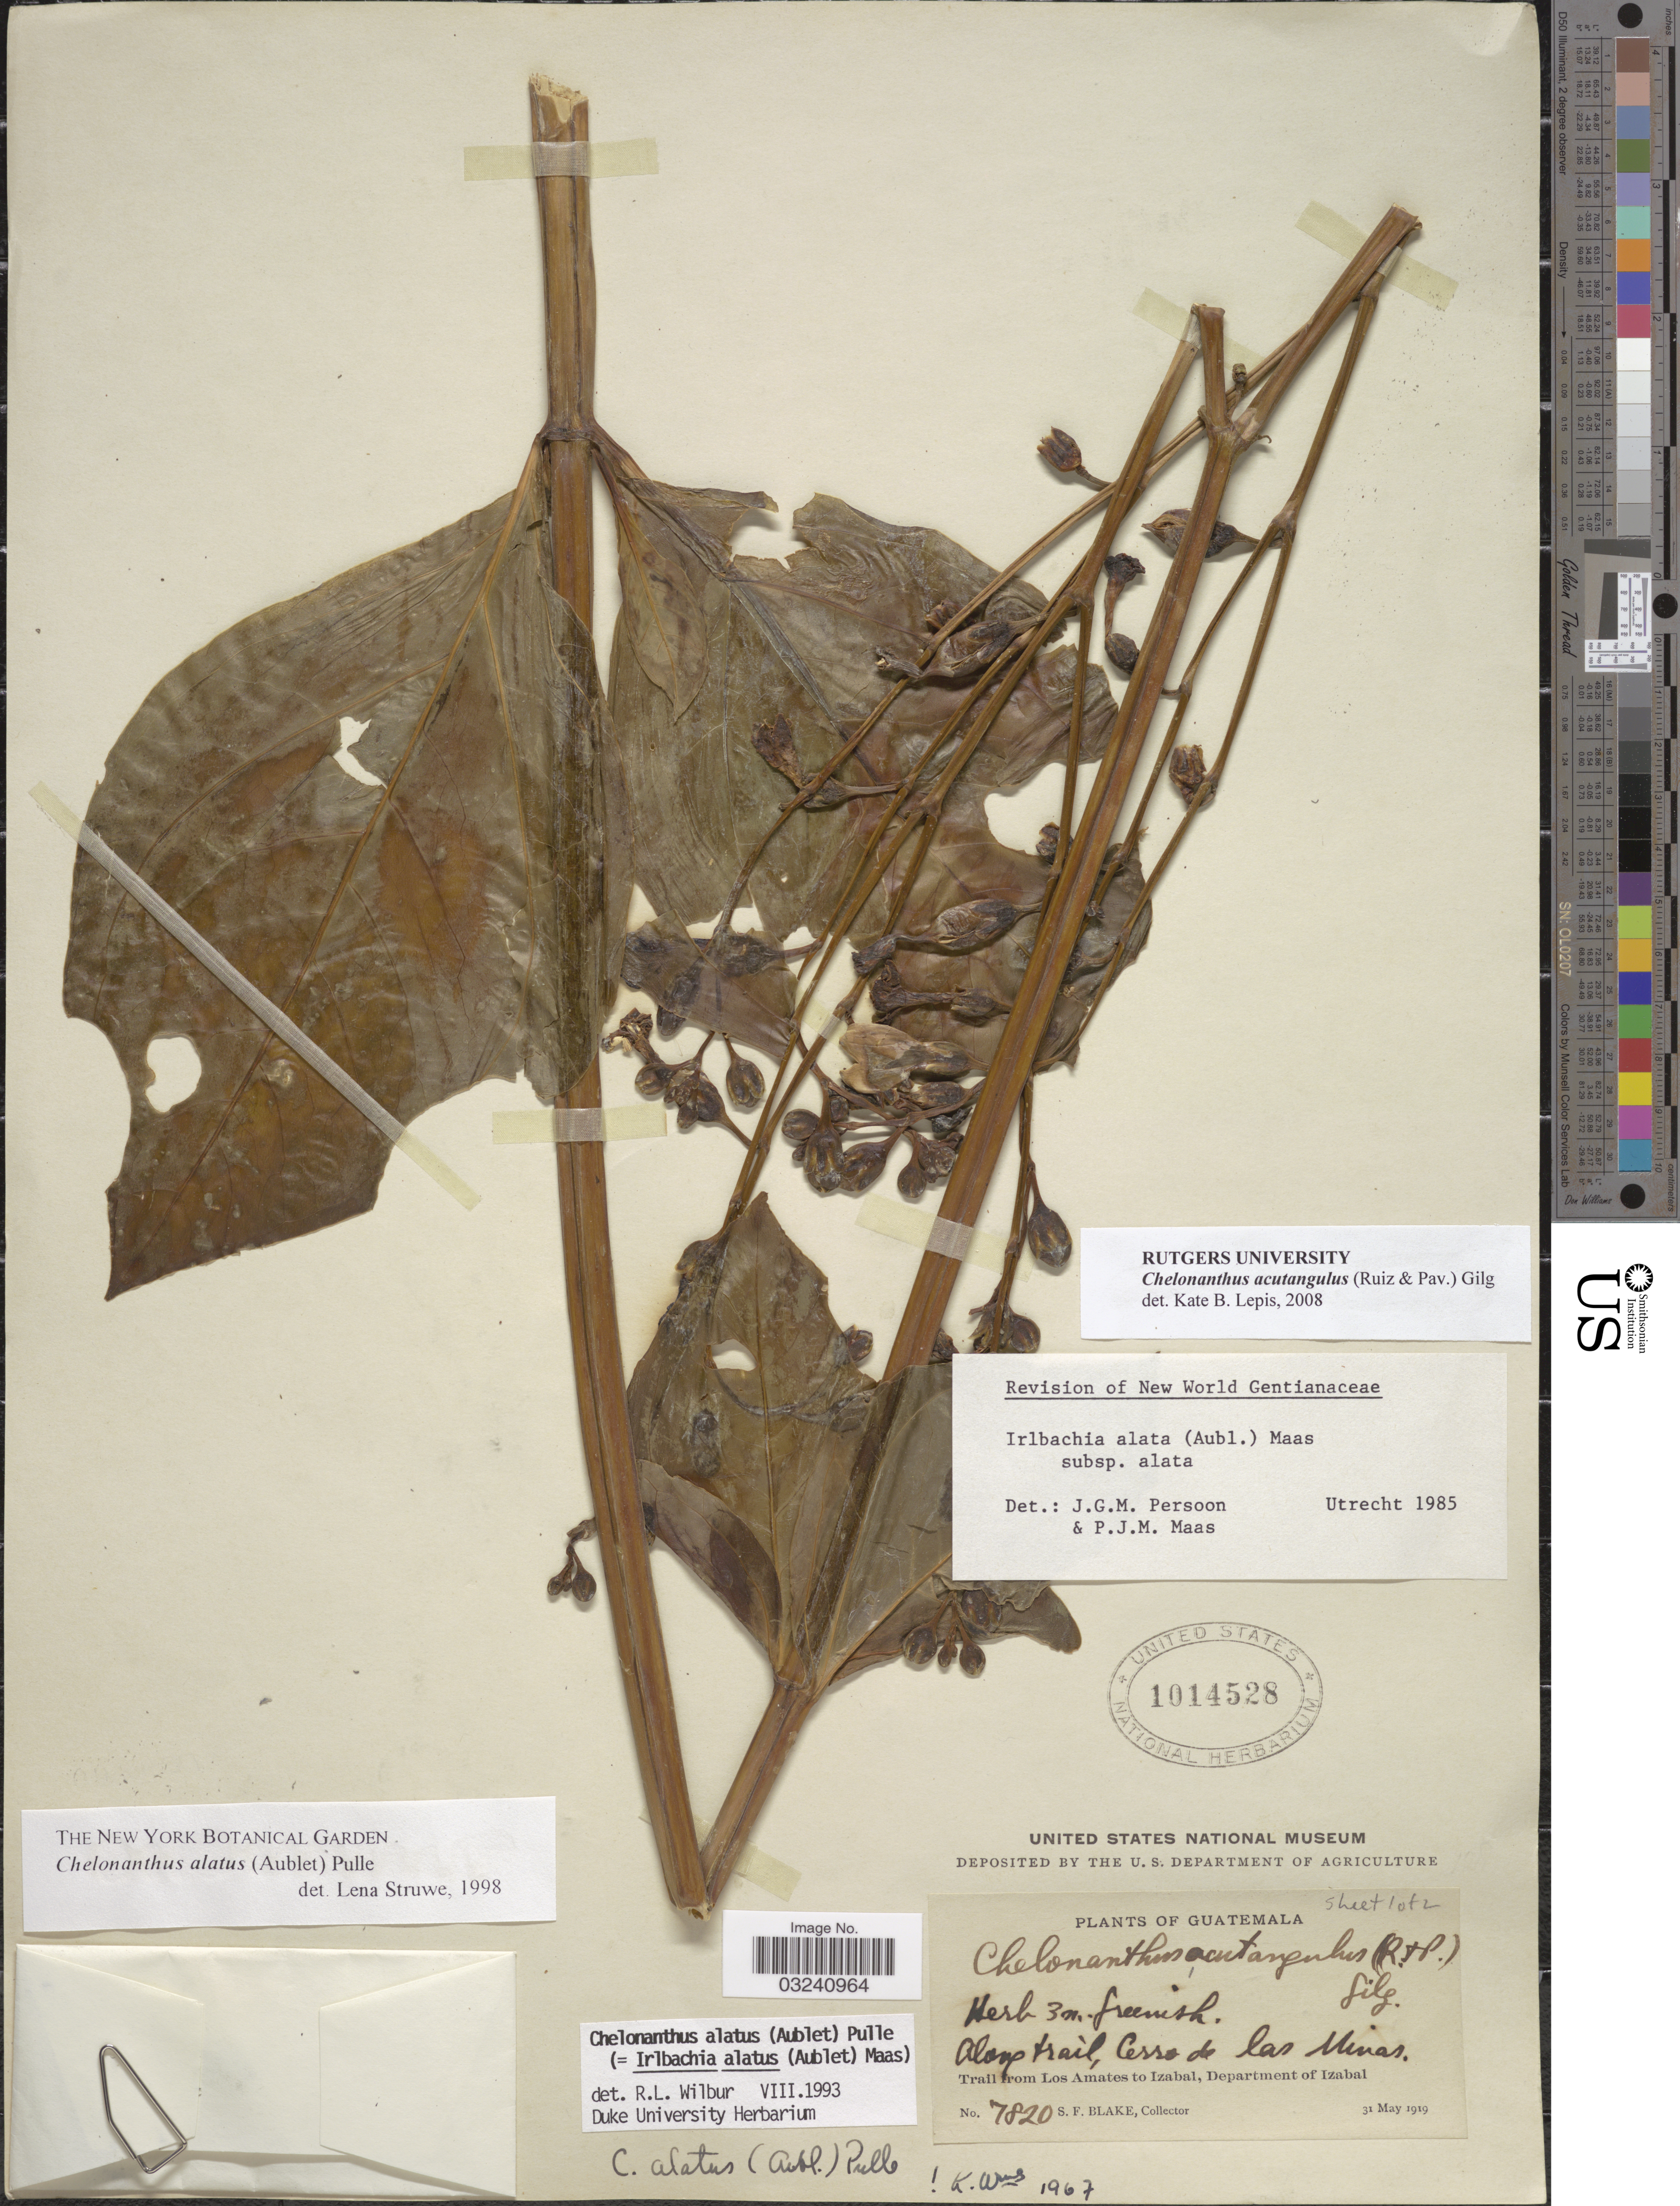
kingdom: Plantae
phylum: Tracheophyta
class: Magnoliopsida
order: Gentianales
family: Gentianaceae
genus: Chelonanthus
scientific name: Chelonanthus acutangulus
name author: (Ruiz & Pav.) Gilg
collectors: S. Blake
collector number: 7820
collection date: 1919-05-31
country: Guatemala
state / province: Izabal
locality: Along trail, Cerro de las Minas. Trail from Los Amates to Izabal, Department of Izabal.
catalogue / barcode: US 1014528